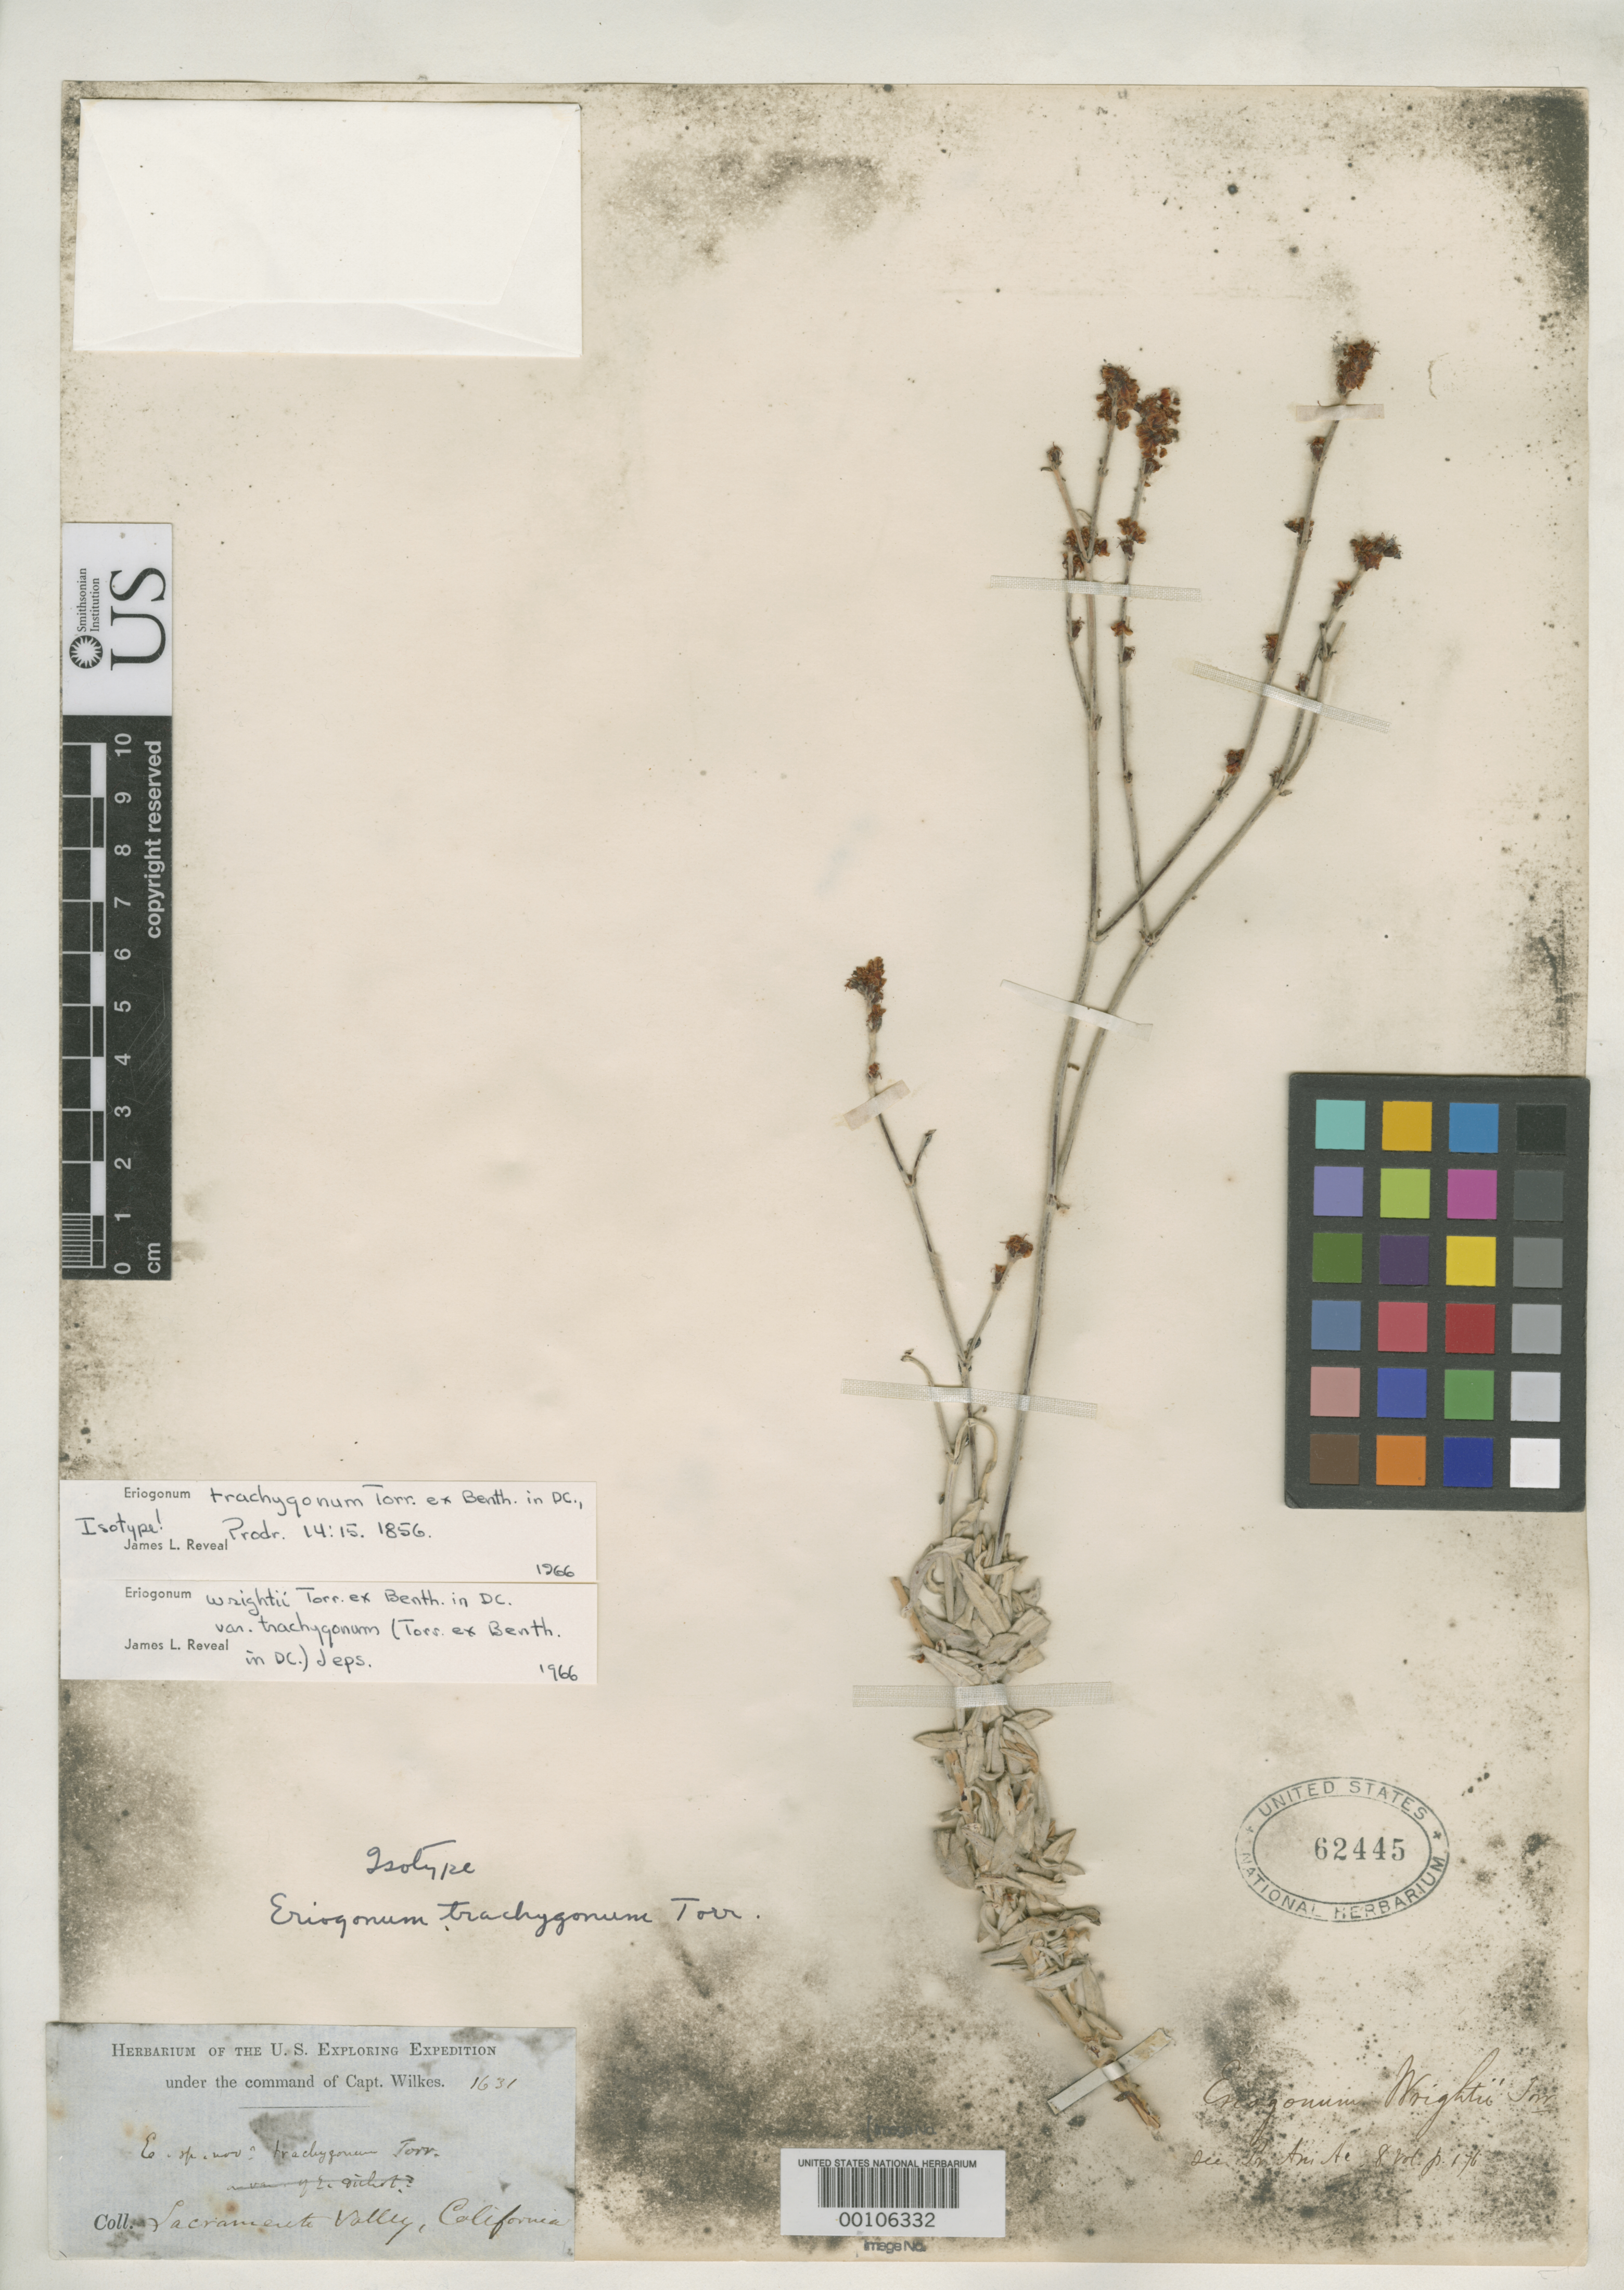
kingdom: Plantae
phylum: Tracheophyta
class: Magnoliopsida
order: Caryophyllales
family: Polygonaceae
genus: Eriogonum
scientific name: Eriogonum trachygonum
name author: Torr. ex Benth. in DC.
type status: Isotype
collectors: W. D. Brackenridge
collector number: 1631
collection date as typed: Oct 1841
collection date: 1841-10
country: United States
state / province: California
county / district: Sacramento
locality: Upper Sacramento Valley.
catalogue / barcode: US 62445